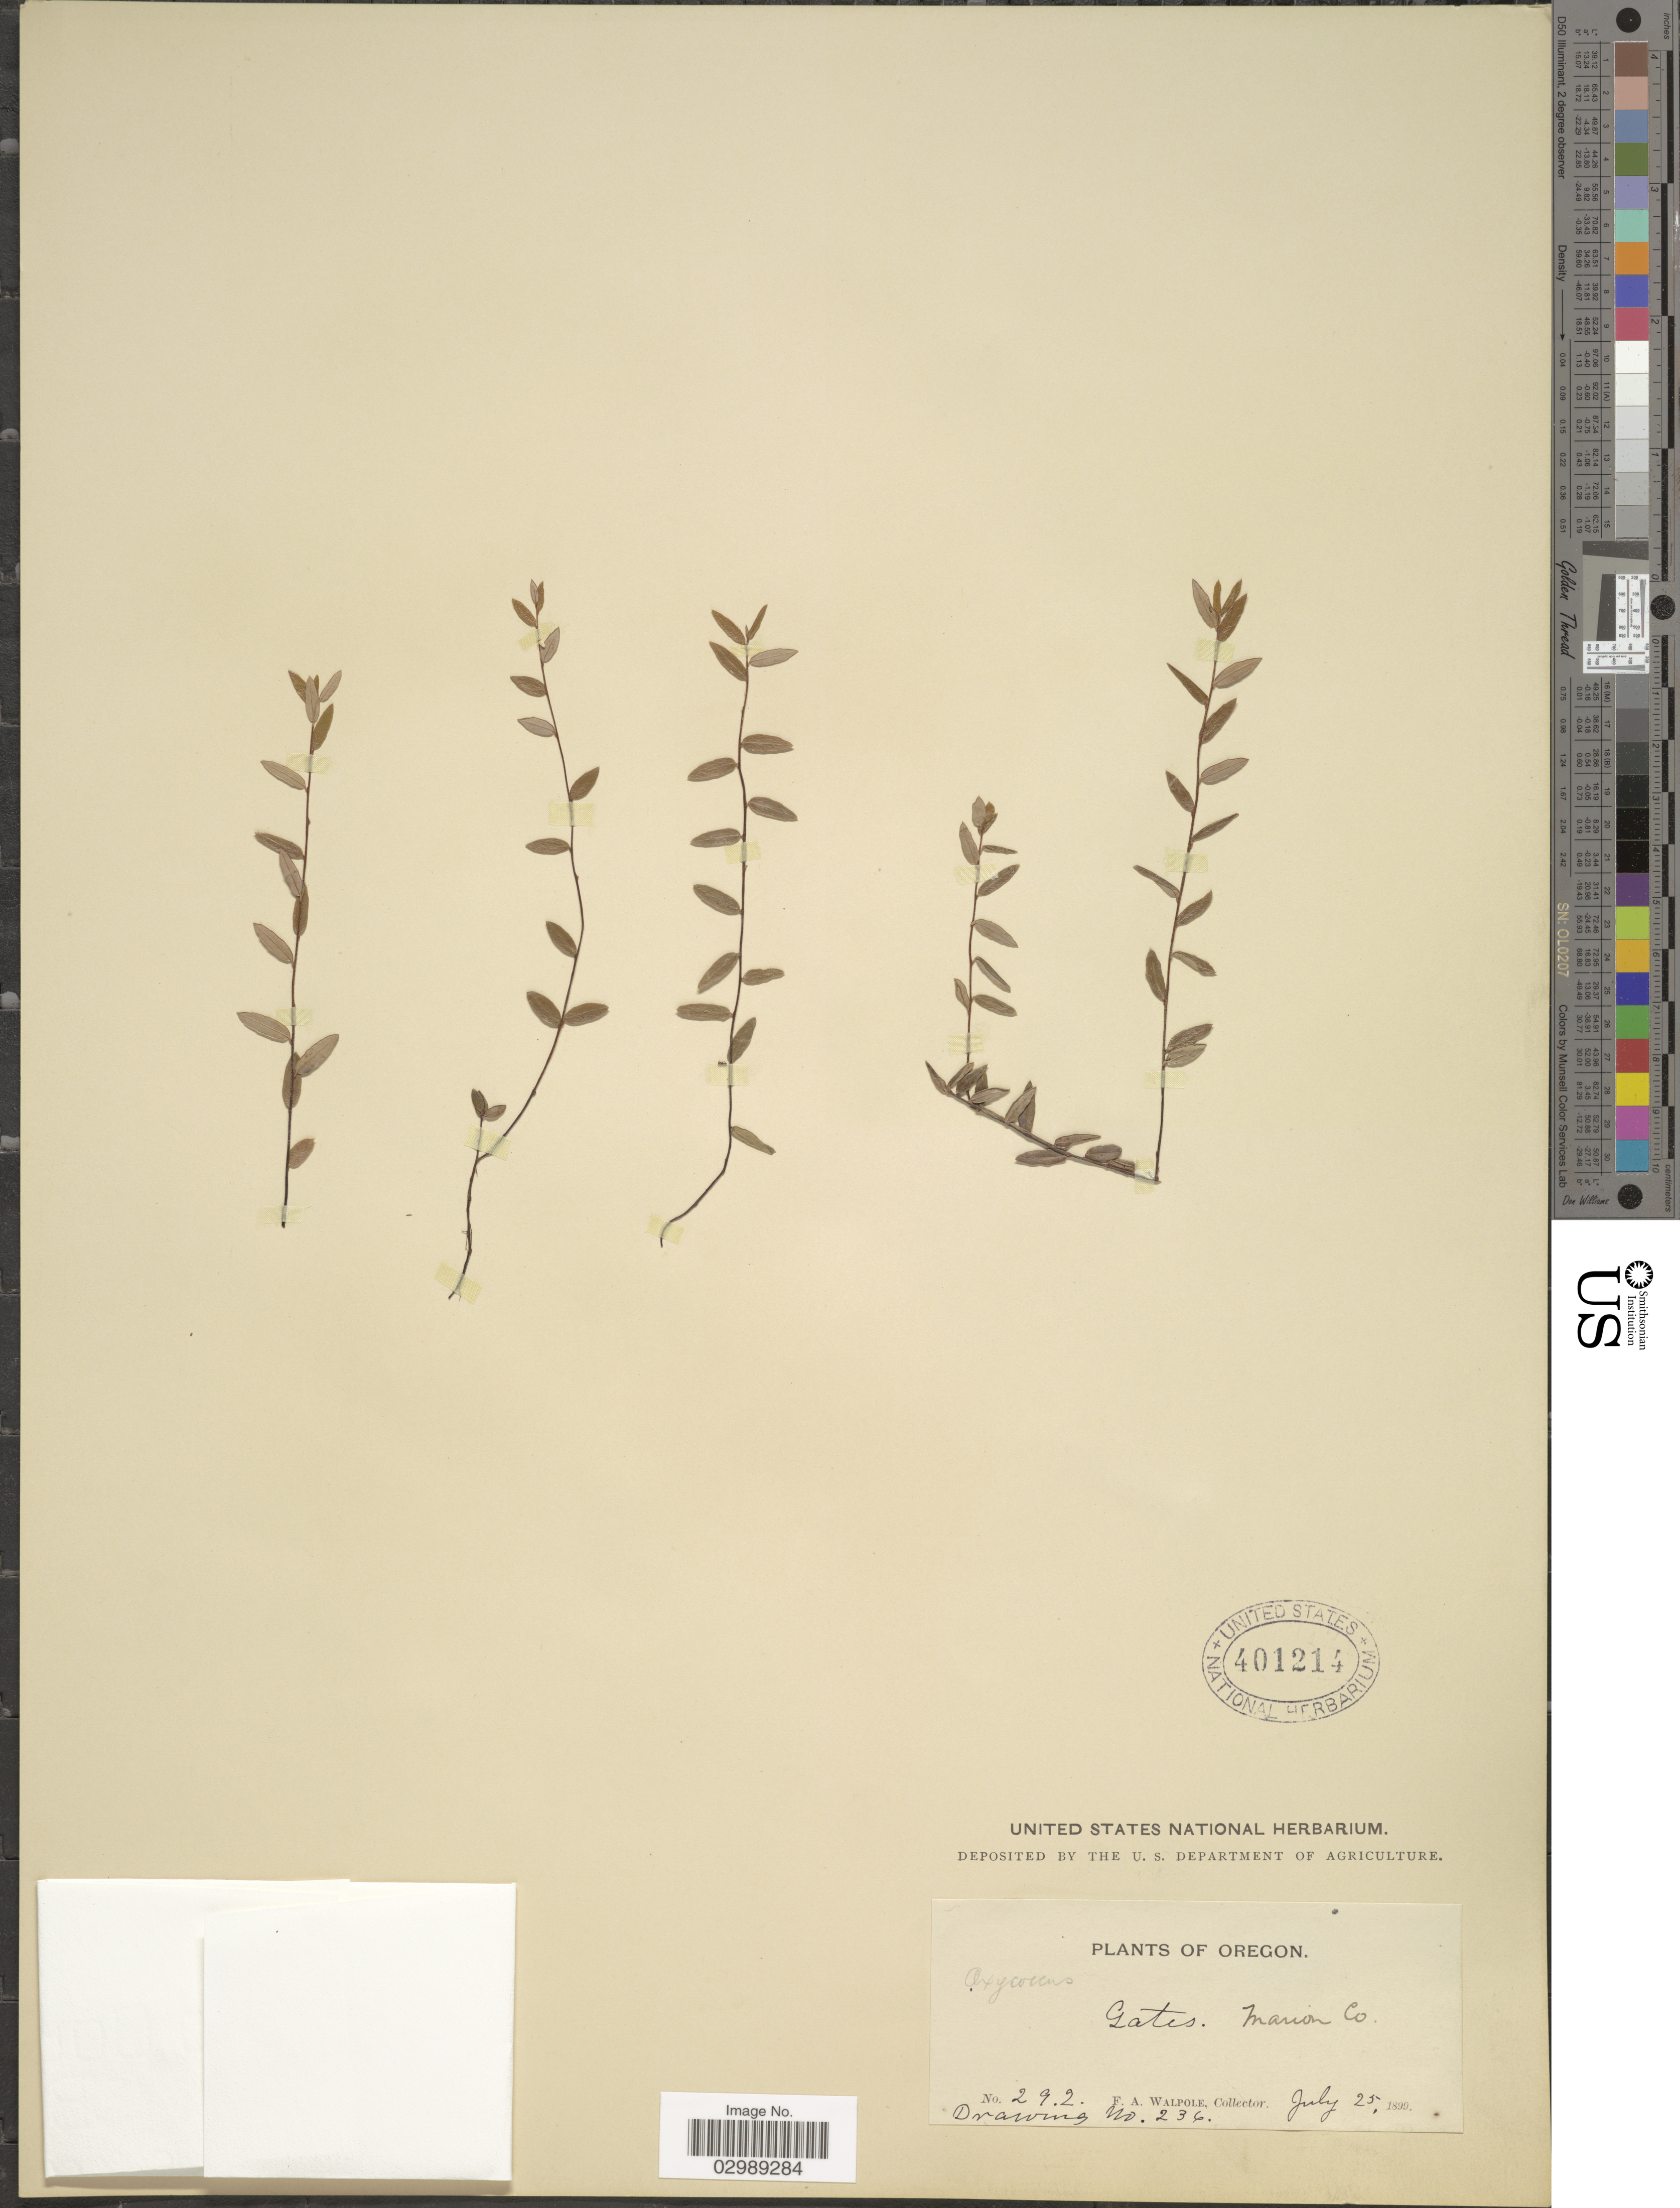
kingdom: Plantae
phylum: Tracheophyta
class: Magnoliopsida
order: Ericales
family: Ericaceae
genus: Vaccinium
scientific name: Vaccinium oxycoccos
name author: L.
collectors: F. Walpole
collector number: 292/236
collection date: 1899-07-25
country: United States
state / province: Oregon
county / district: Marion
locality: Gates, Marion Co.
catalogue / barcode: US 401214